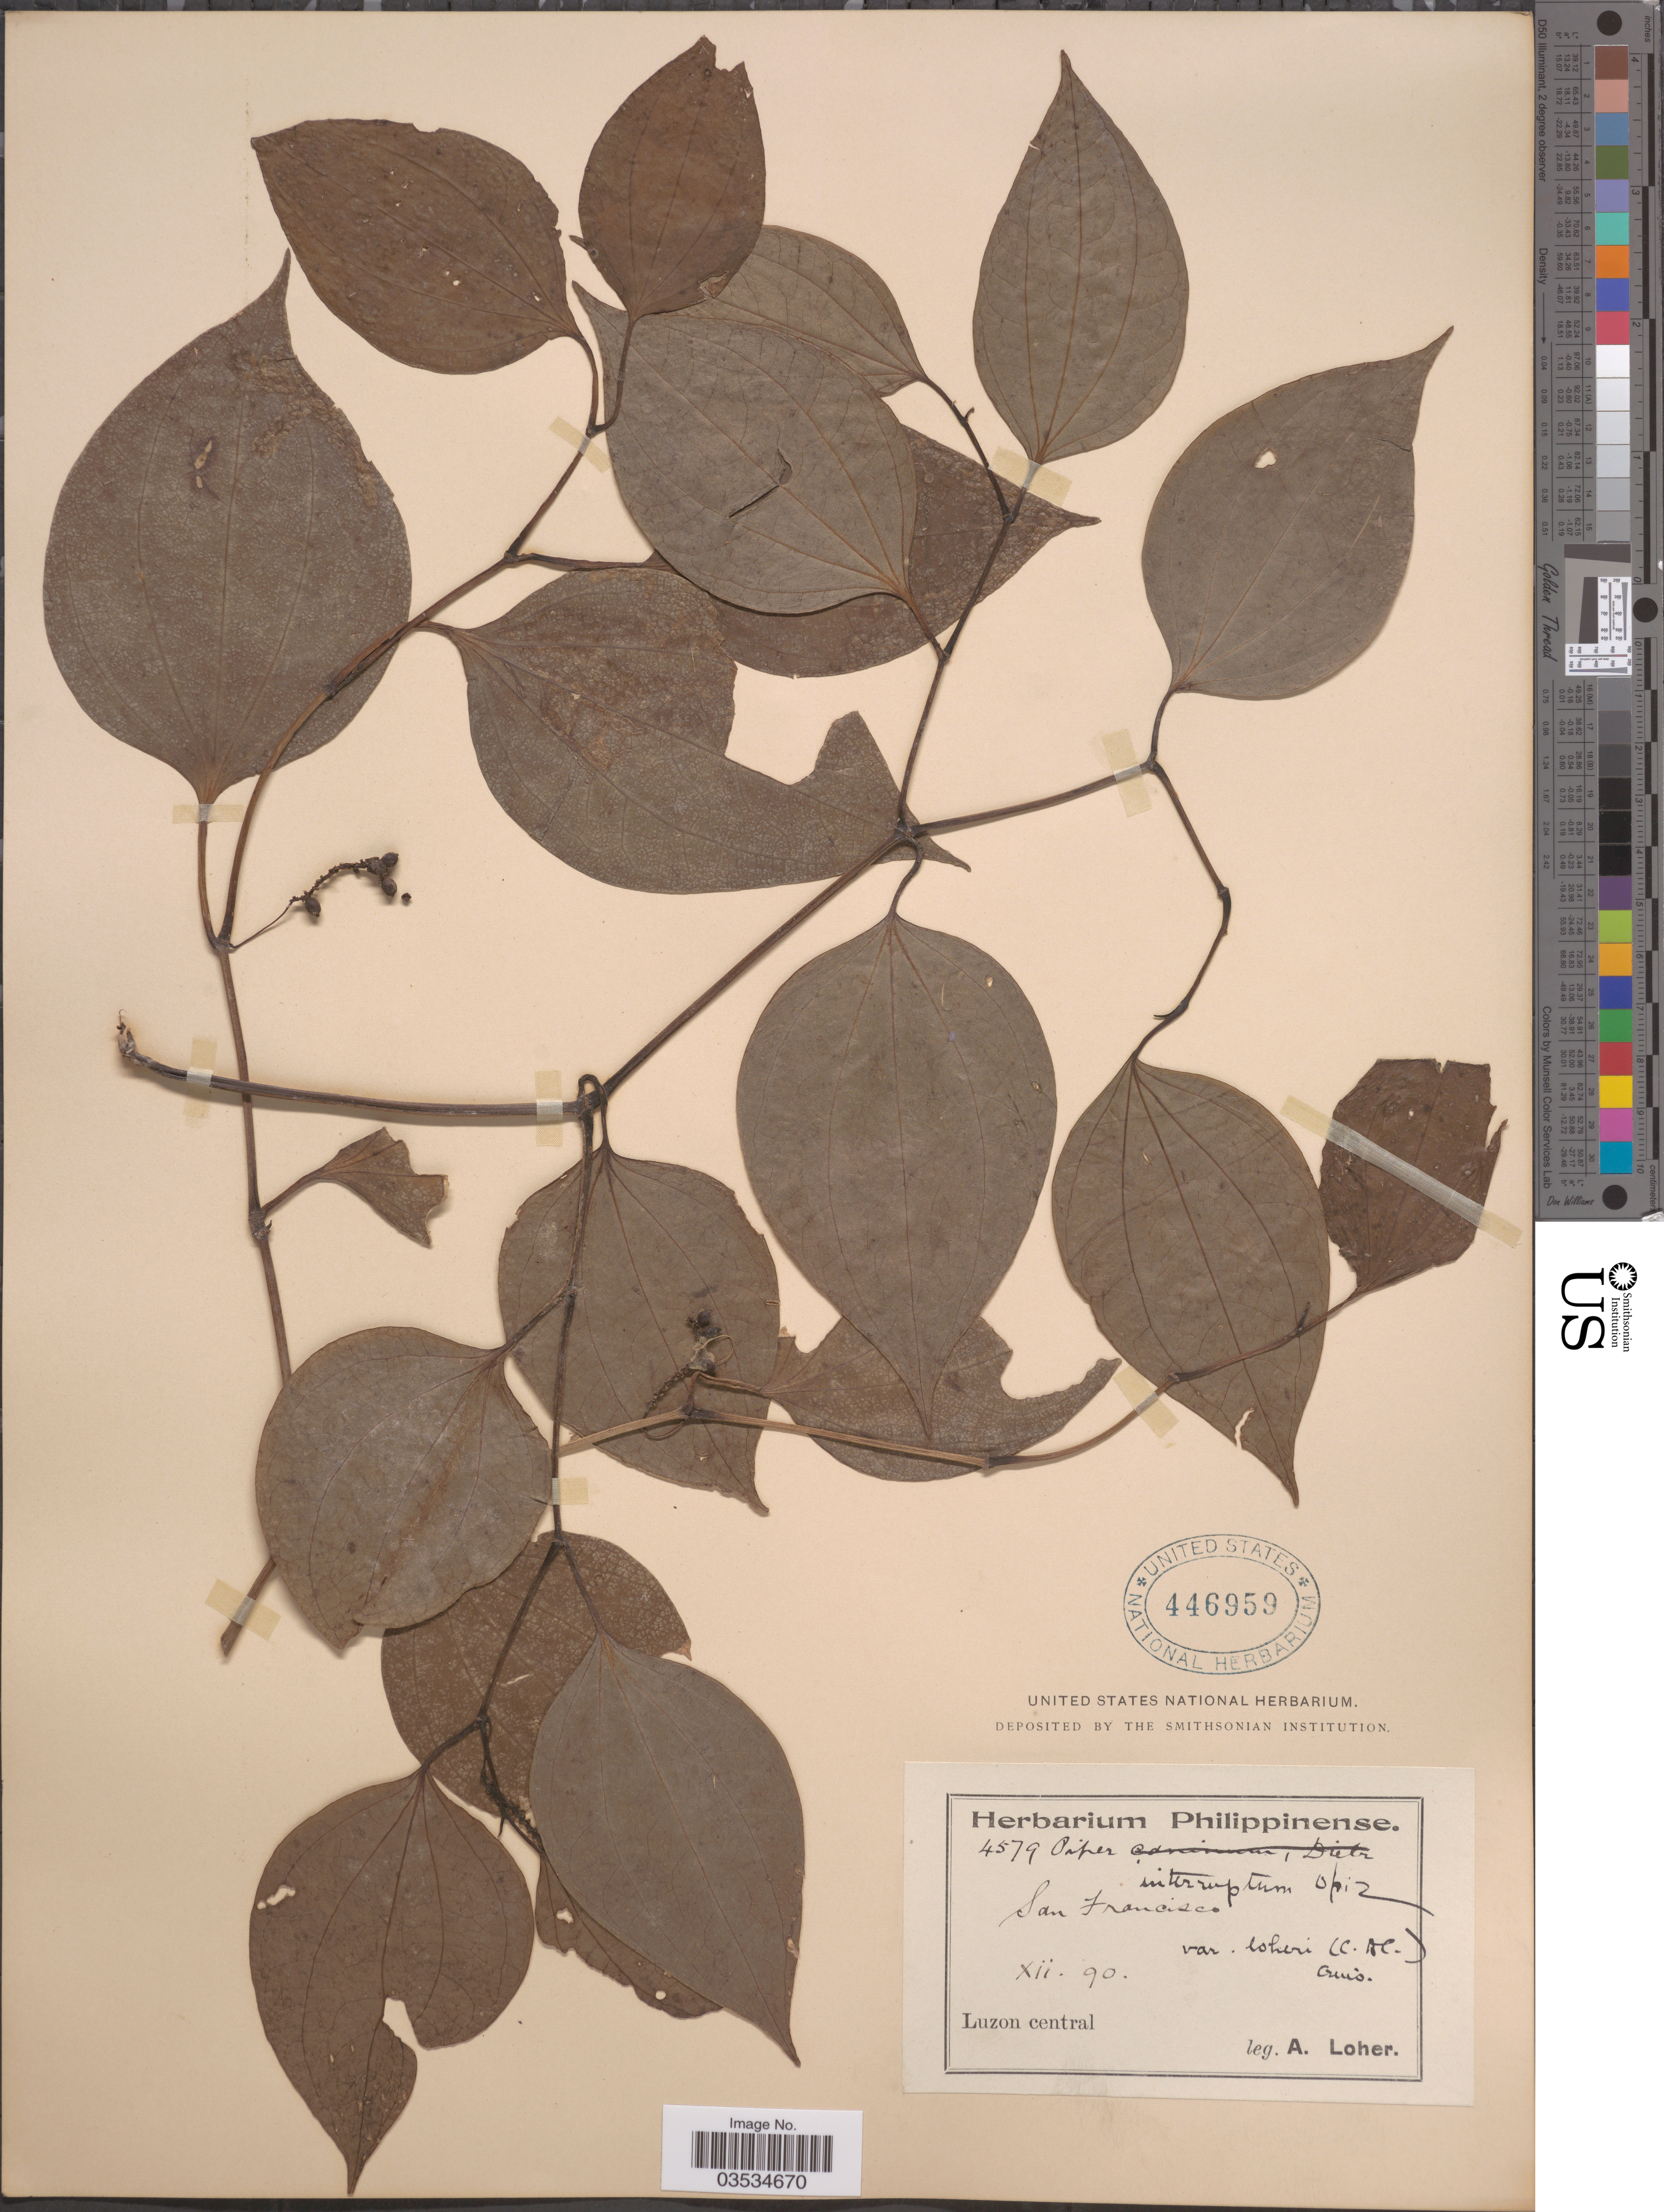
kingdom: Plantae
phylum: Tracheophyta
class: Magnoliopsida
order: Piperales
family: Piperaceae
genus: Piper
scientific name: Piper interruptum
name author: Opiz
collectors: A. Loher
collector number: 4579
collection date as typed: Transcribed d/m/y: /12/90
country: Philippines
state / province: Central Luzon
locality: San Francisco. Luzon central.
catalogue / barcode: US 446959